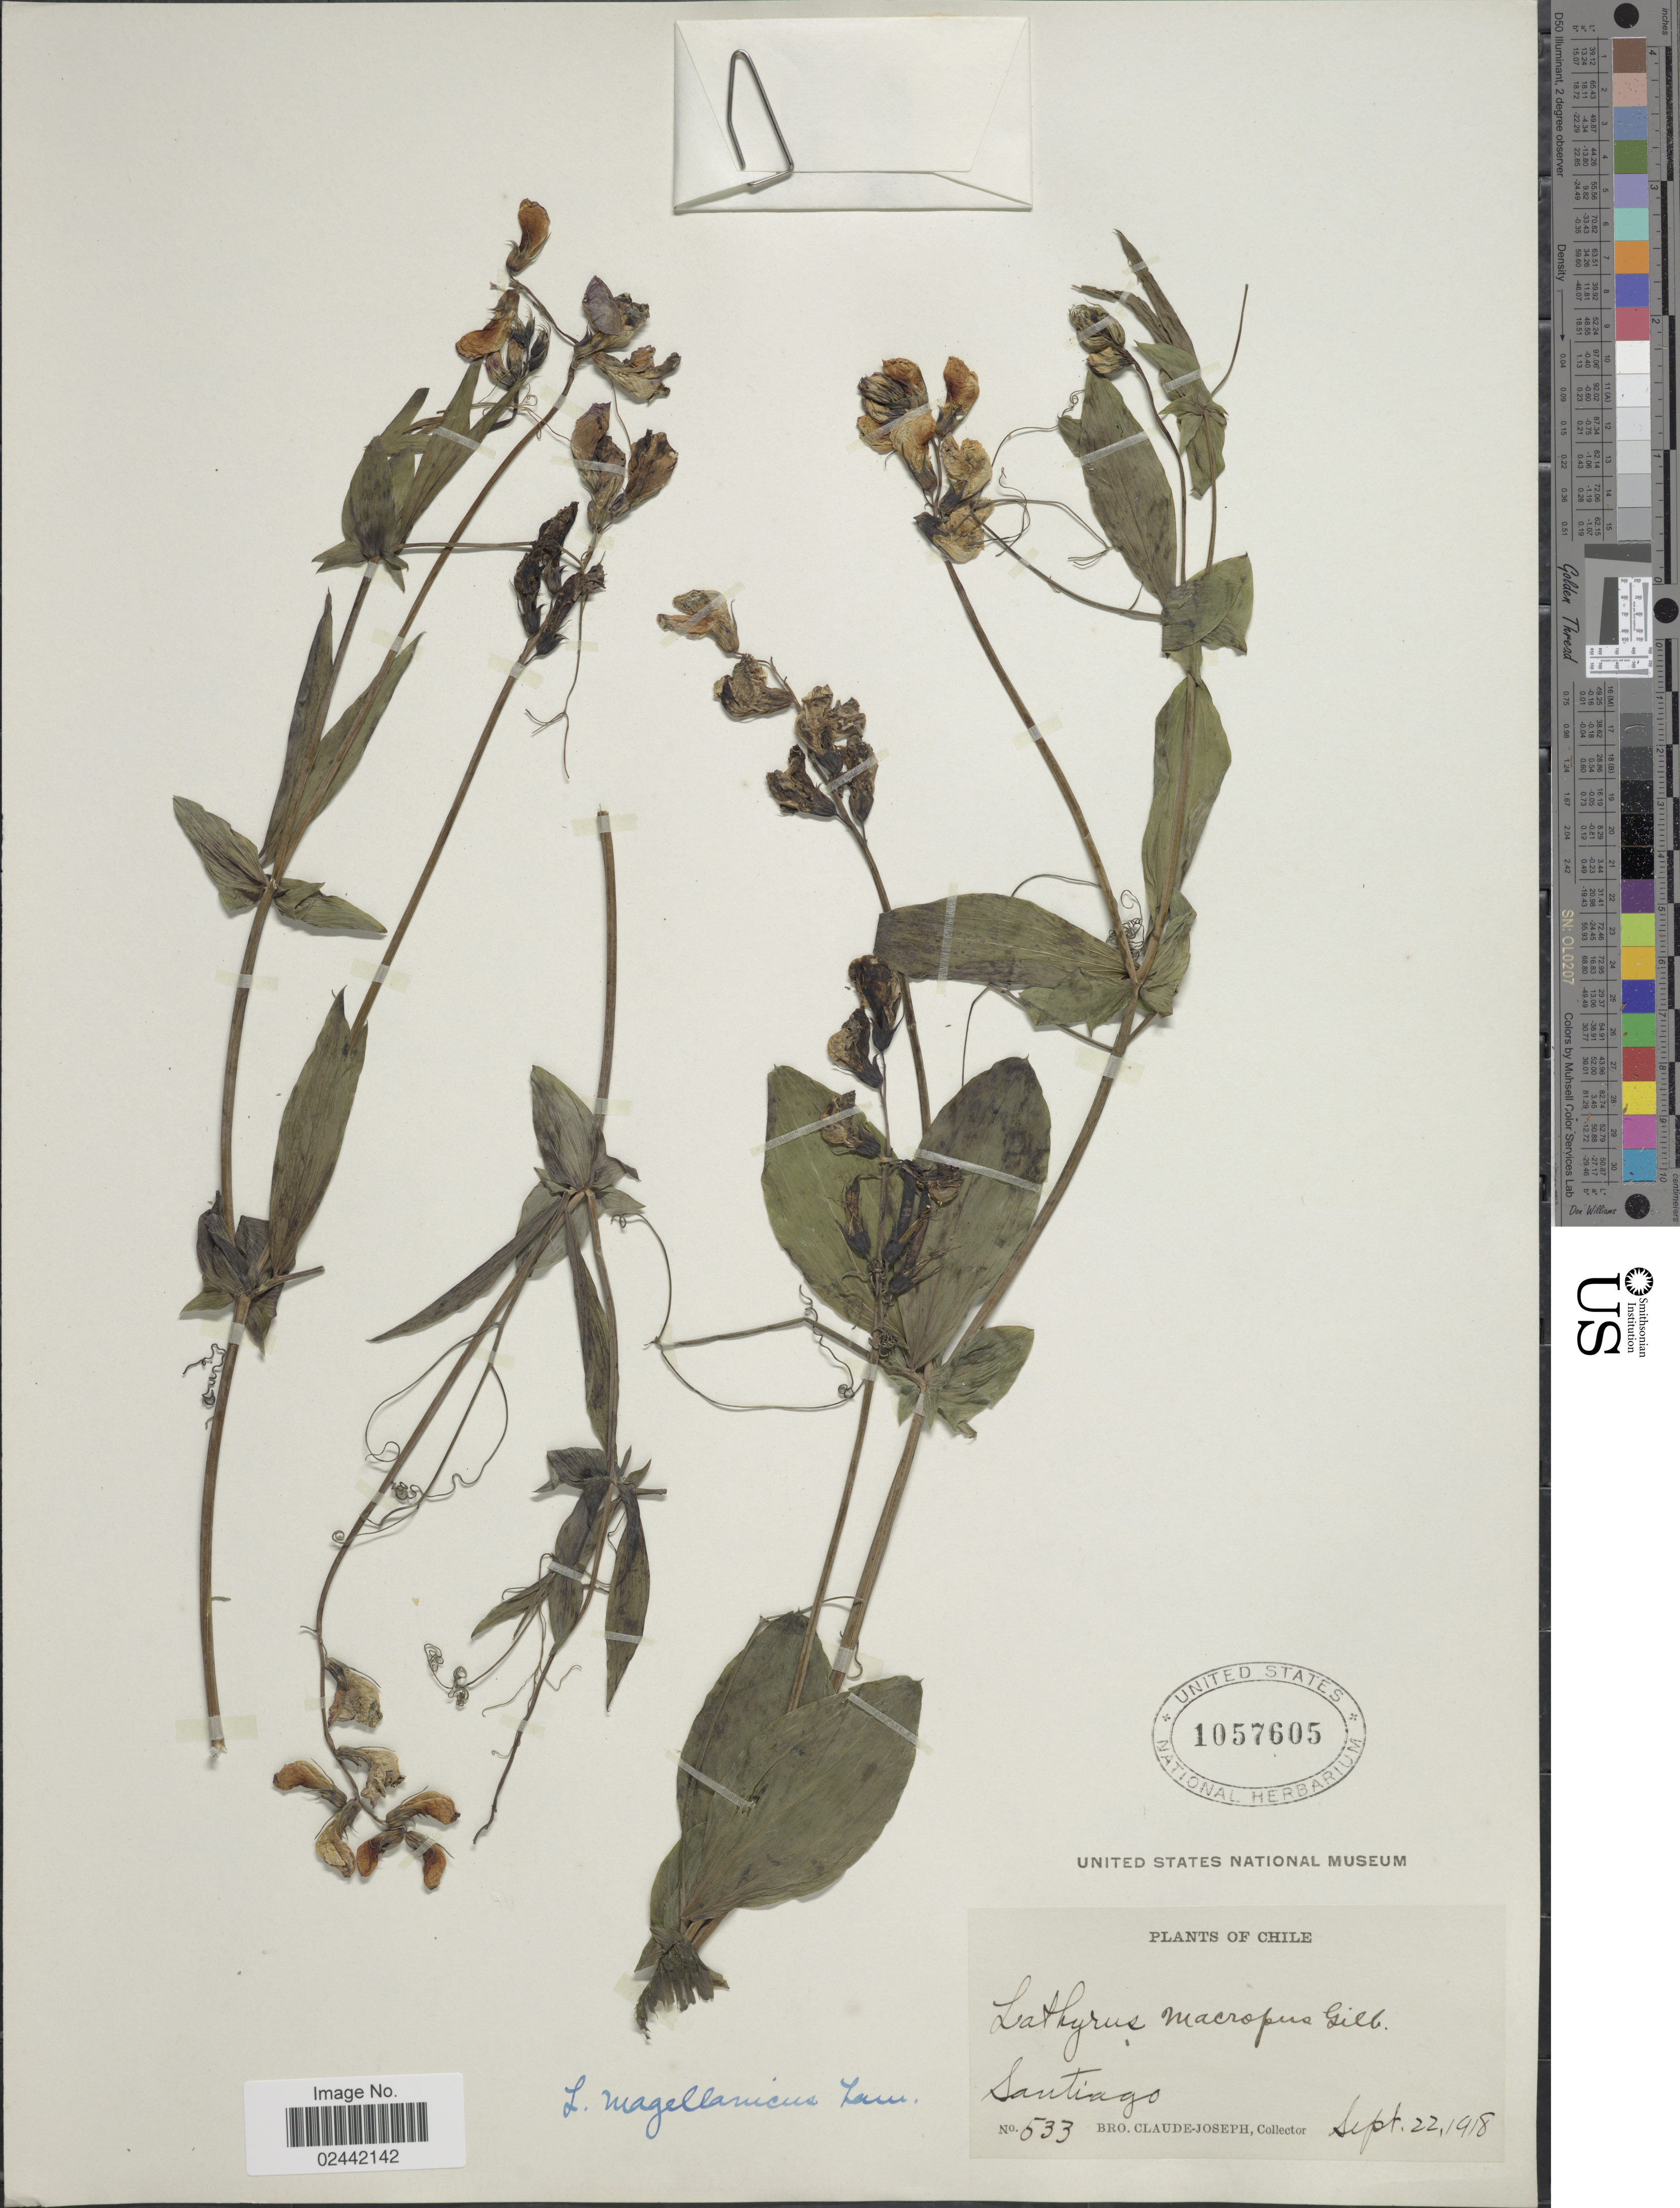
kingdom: Plantae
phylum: Tracheophyta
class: Magnoliopsida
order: Fabales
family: Fabaceae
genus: Lathyrus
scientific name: Lathyrus magellanicus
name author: Lam.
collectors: Bro. Claude-Joseph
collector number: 533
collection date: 1918-09-22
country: Chile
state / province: Región Metropolitana (RM)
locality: Santiago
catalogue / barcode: US 1057605